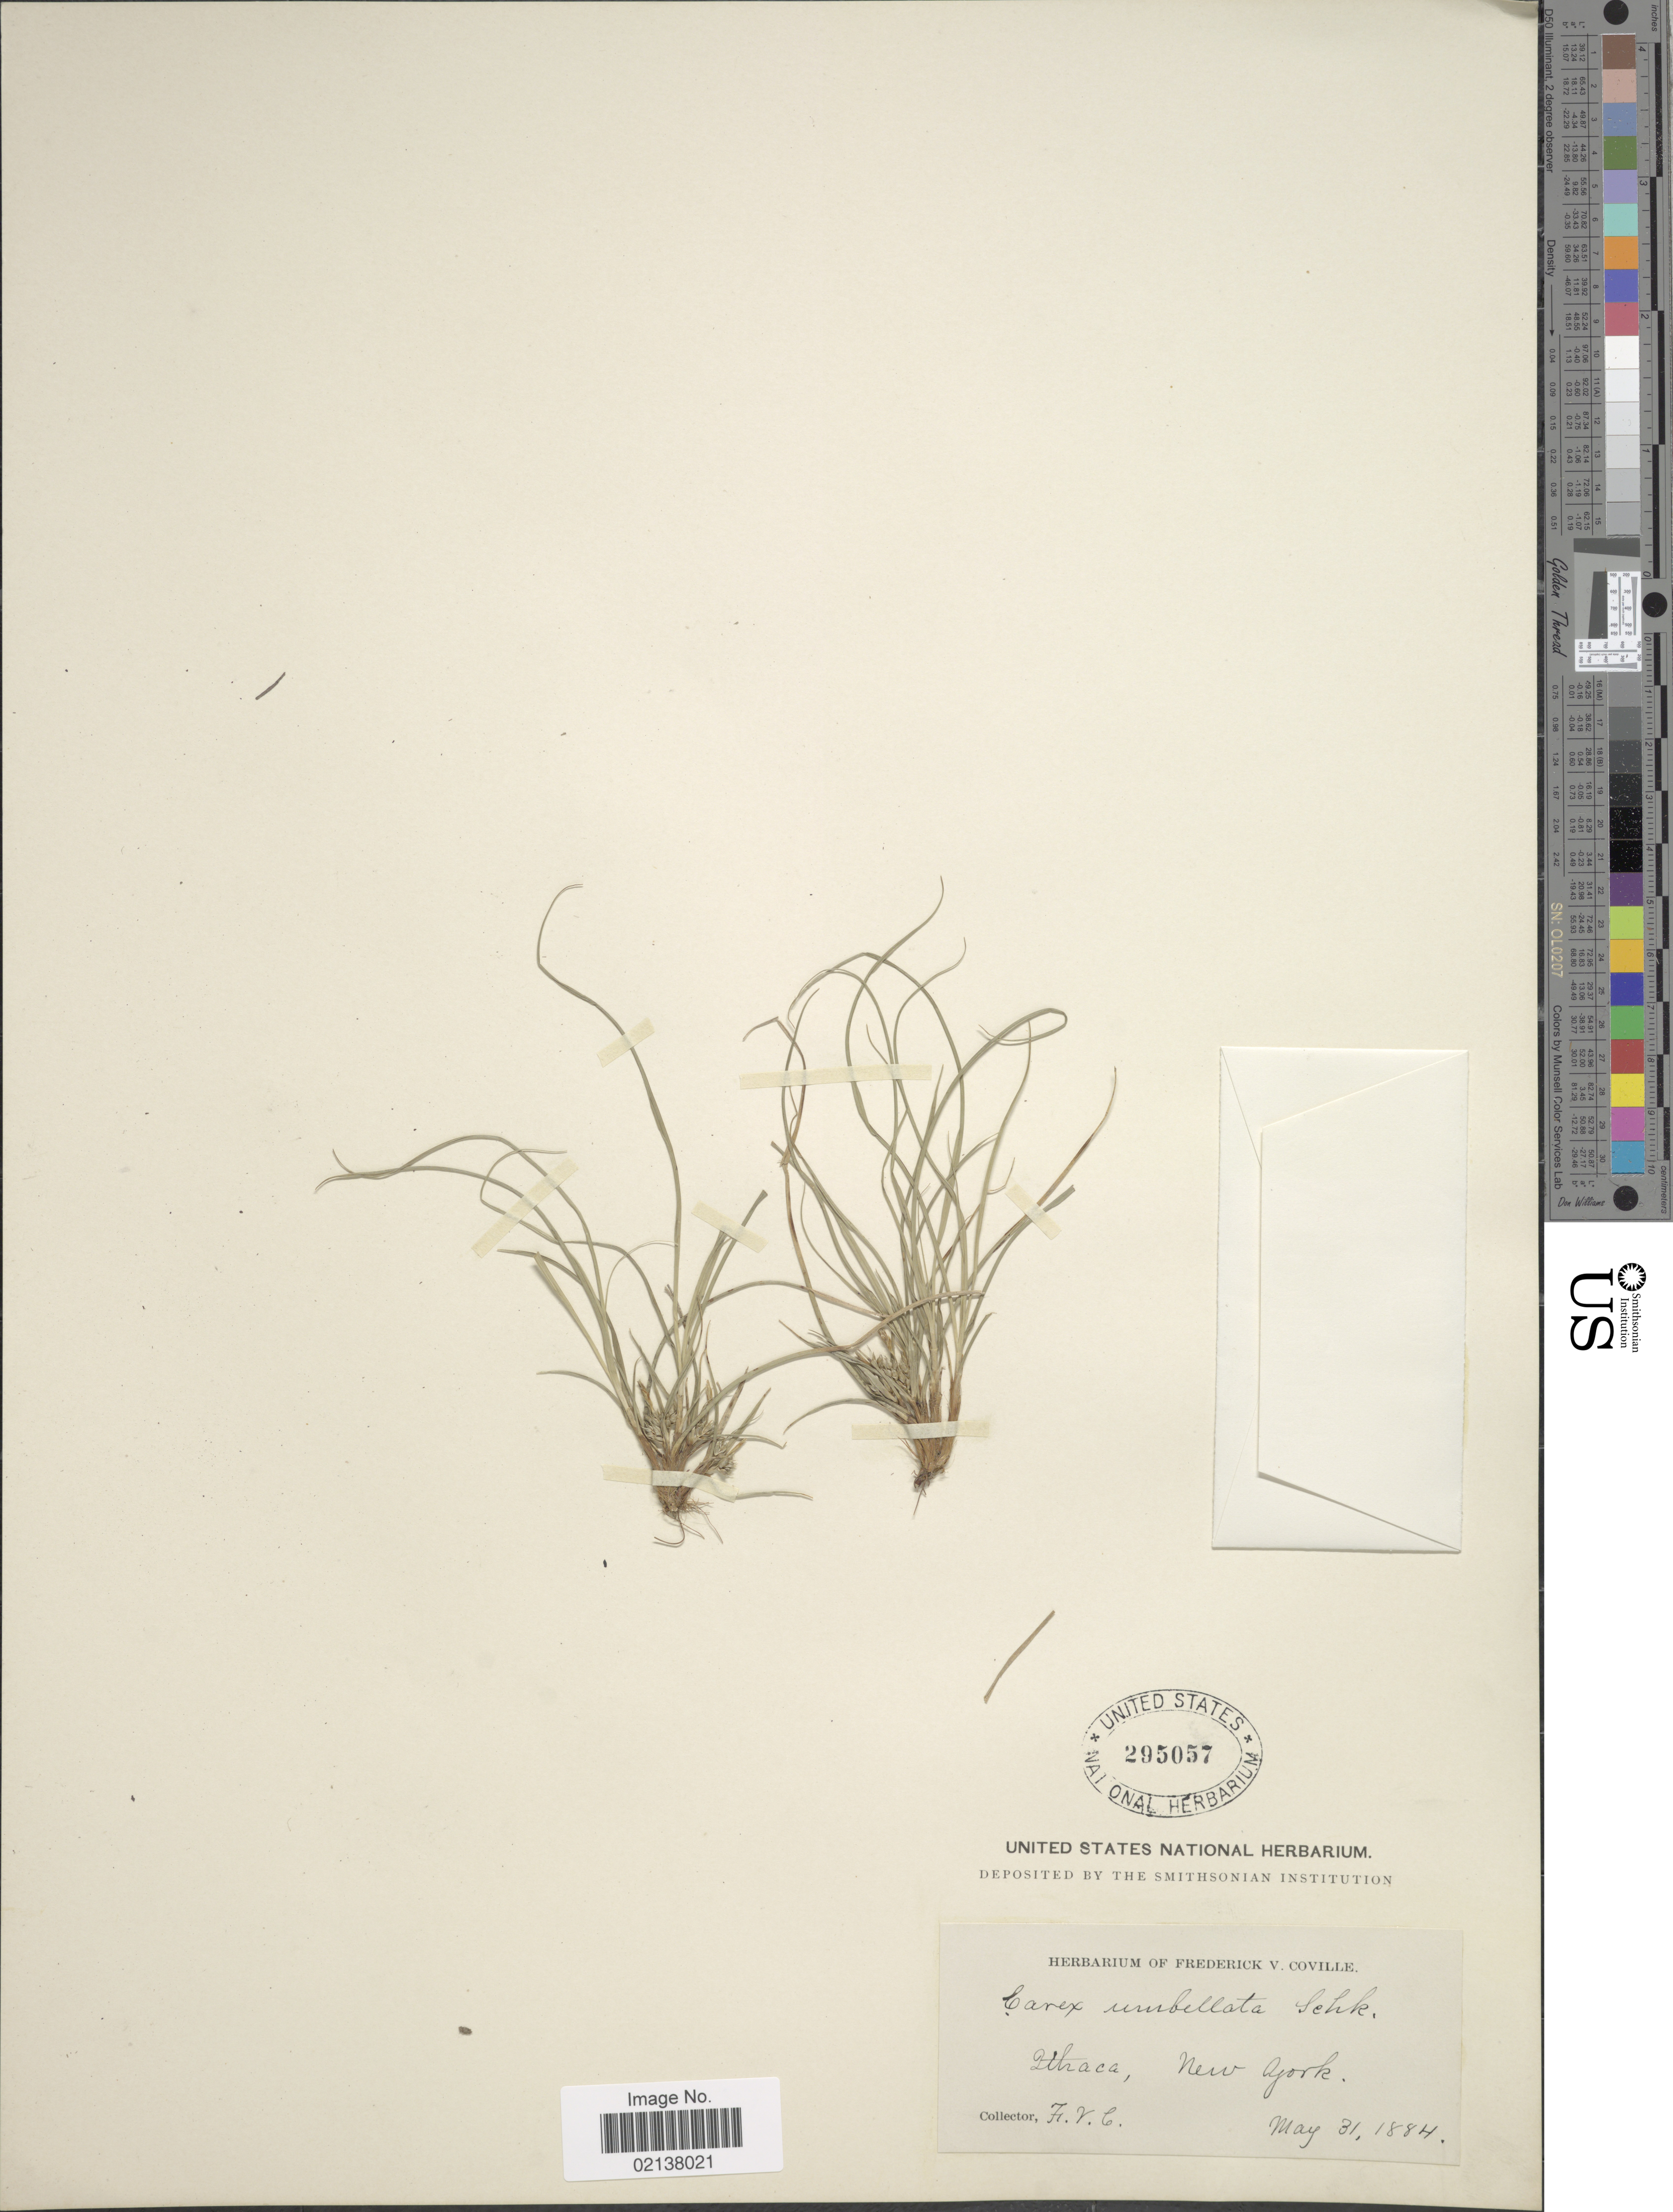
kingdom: Plantae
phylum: Tracheophyta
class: Liliopsida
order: Poales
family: Cyperaceae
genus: Carex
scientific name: Carex umbellata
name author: Schkuhr ex Willd.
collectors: F. V. Coville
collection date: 1884-05-31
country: United States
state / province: New York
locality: Ithaca, New York.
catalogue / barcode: US 295057